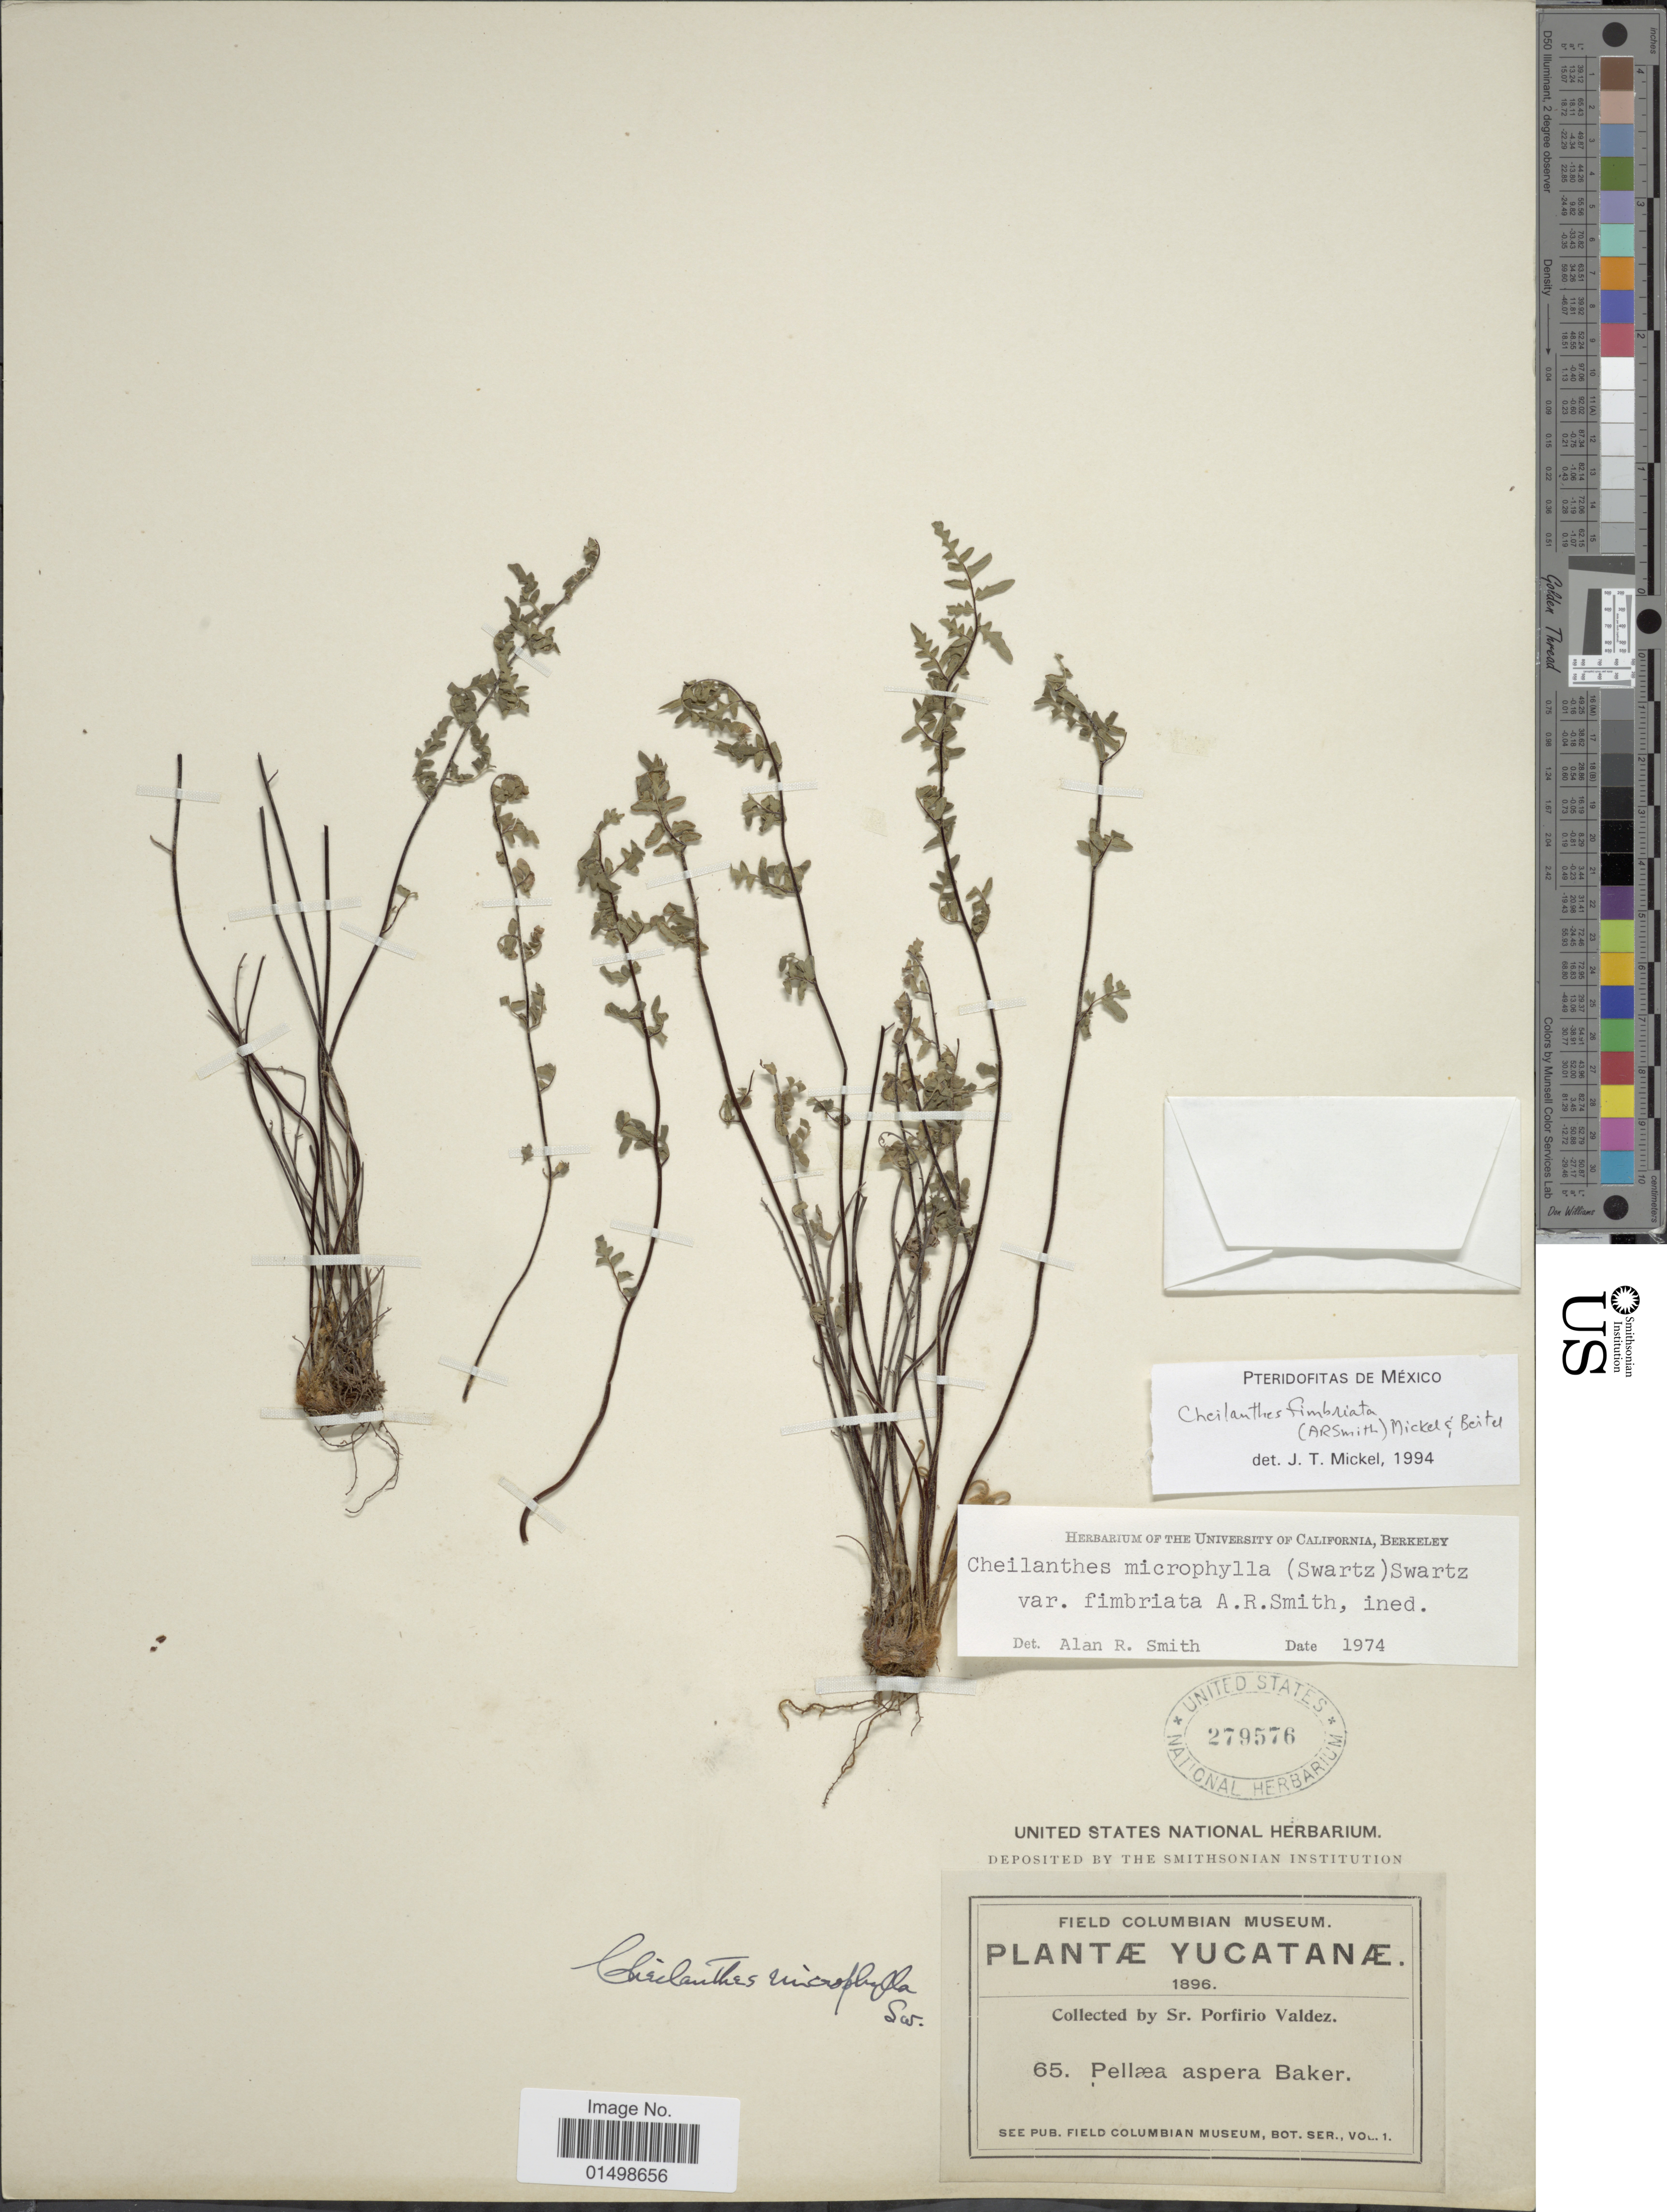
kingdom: Plantae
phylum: Tracheophyta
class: Polypodiopsida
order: Polypodiales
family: Pteridaceae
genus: Cheilanthes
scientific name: Cheilanthes fimbriata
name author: (A.R. Sm.) Mickel & Beitel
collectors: P. Valdez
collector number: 65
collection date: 1896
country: Mexico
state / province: Yucatán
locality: Yucatanæ.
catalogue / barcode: US 279576